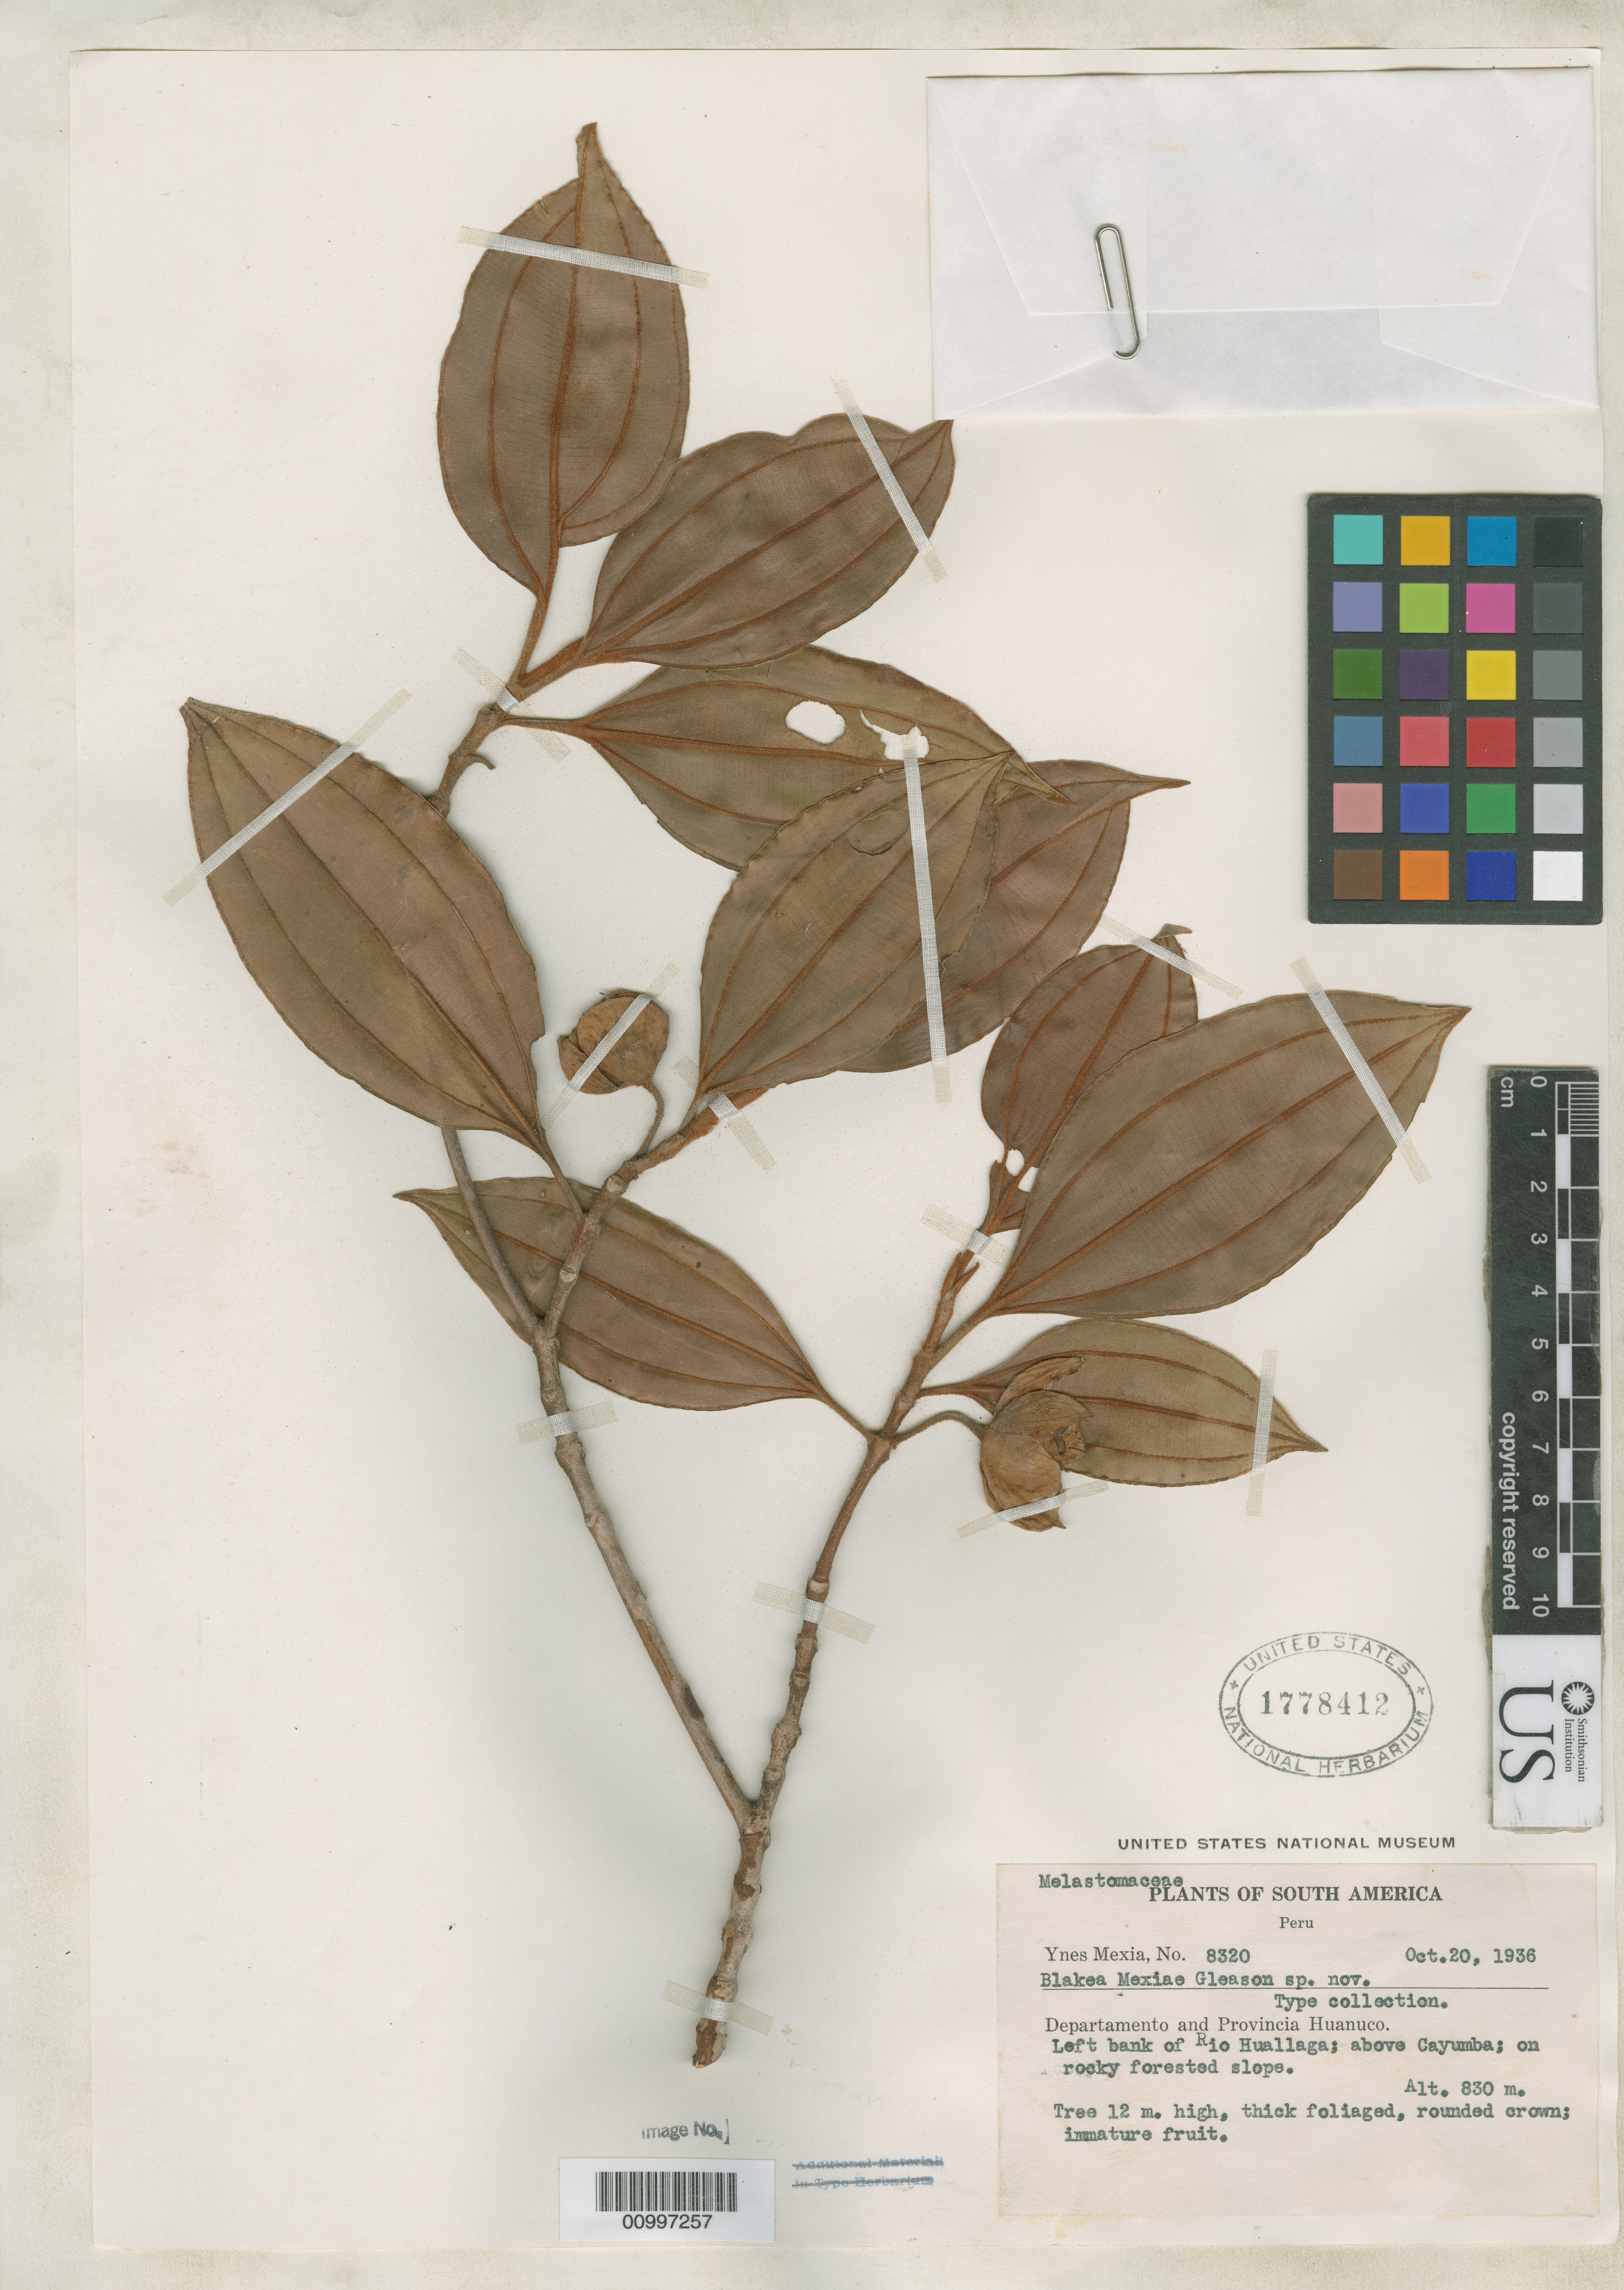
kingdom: Plantae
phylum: Tracheophyta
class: Magnoliopsida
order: Myrtales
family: Melastomataceae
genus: Blakea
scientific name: Blakea mexiae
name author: Gleason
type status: Isotype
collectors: Y. Mexia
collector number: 8320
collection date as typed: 20 Oct 1936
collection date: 1936-10-20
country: Peru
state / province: Huánuco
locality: Left bank of Rio Huallaga; above Cayumba.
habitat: Rocky forested slope.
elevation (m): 830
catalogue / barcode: US 1778412